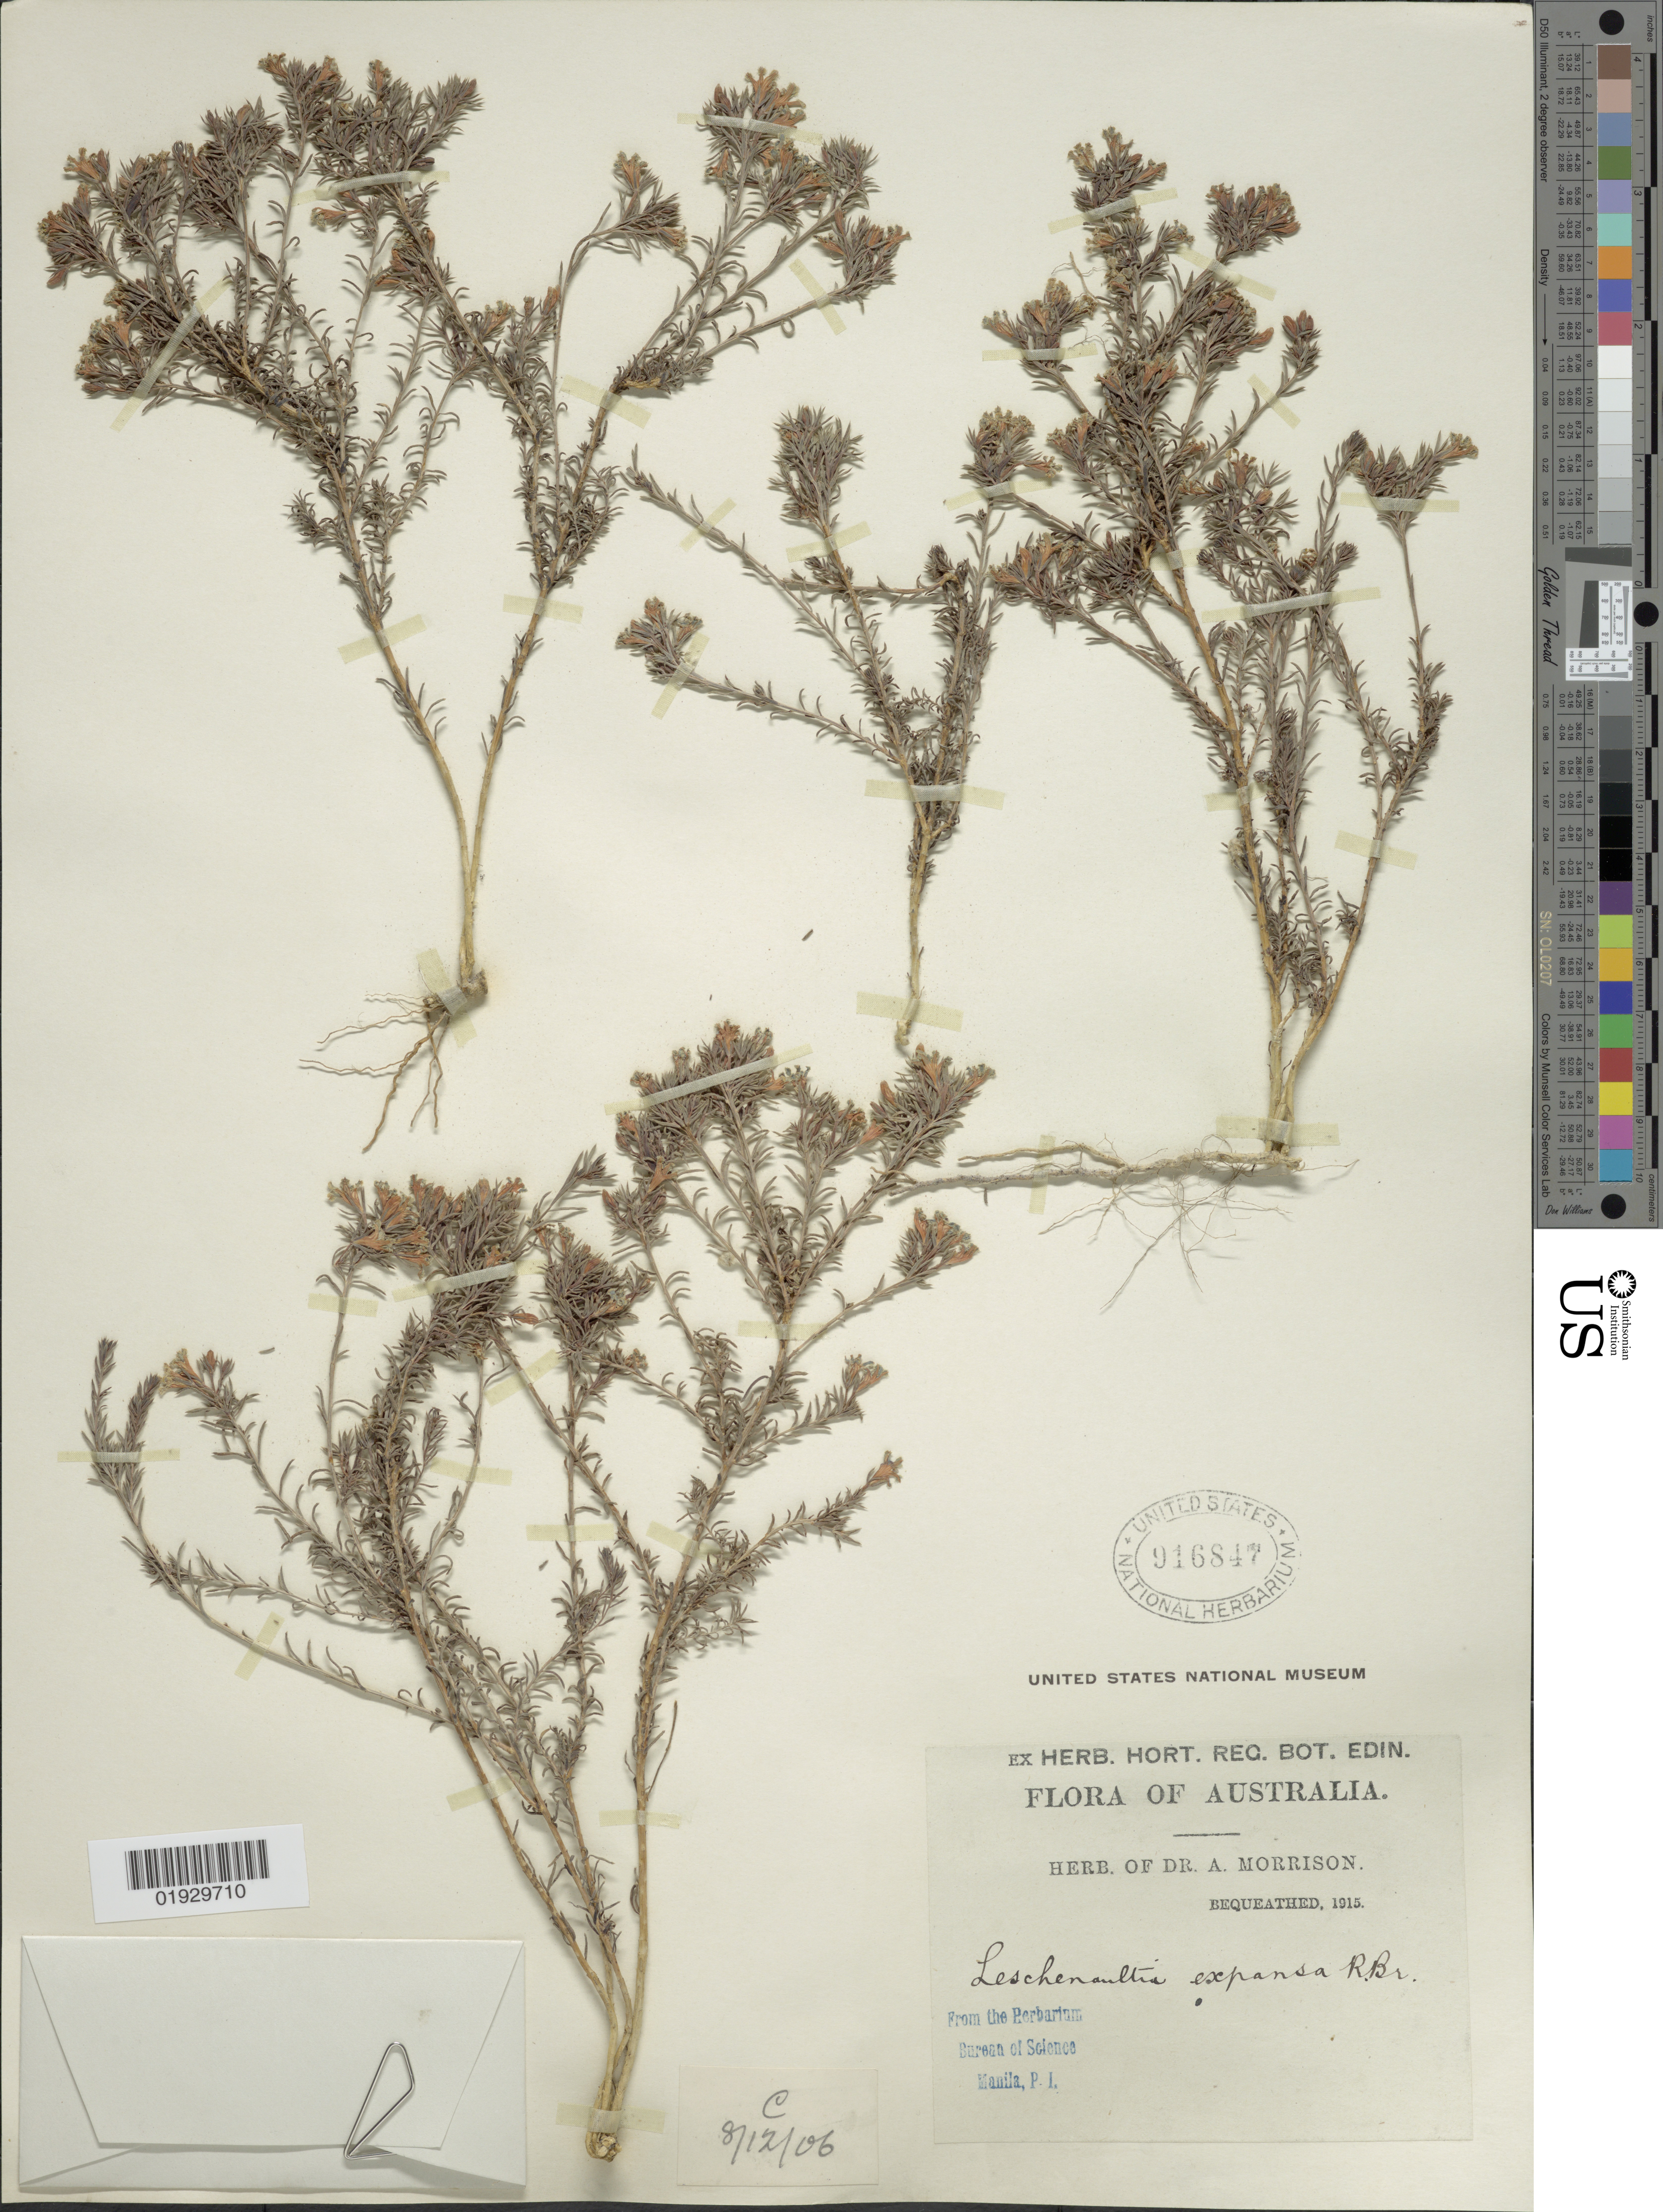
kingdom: Plantae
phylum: Tracheophyta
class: Magnoliopsida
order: Asterales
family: Goodeniaceae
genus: Leschenaultia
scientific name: Leschenaultia expansa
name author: R. Br.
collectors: A. Morrison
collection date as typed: Transcribed d/m/y: 8/12/6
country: Australia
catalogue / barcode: US 916847